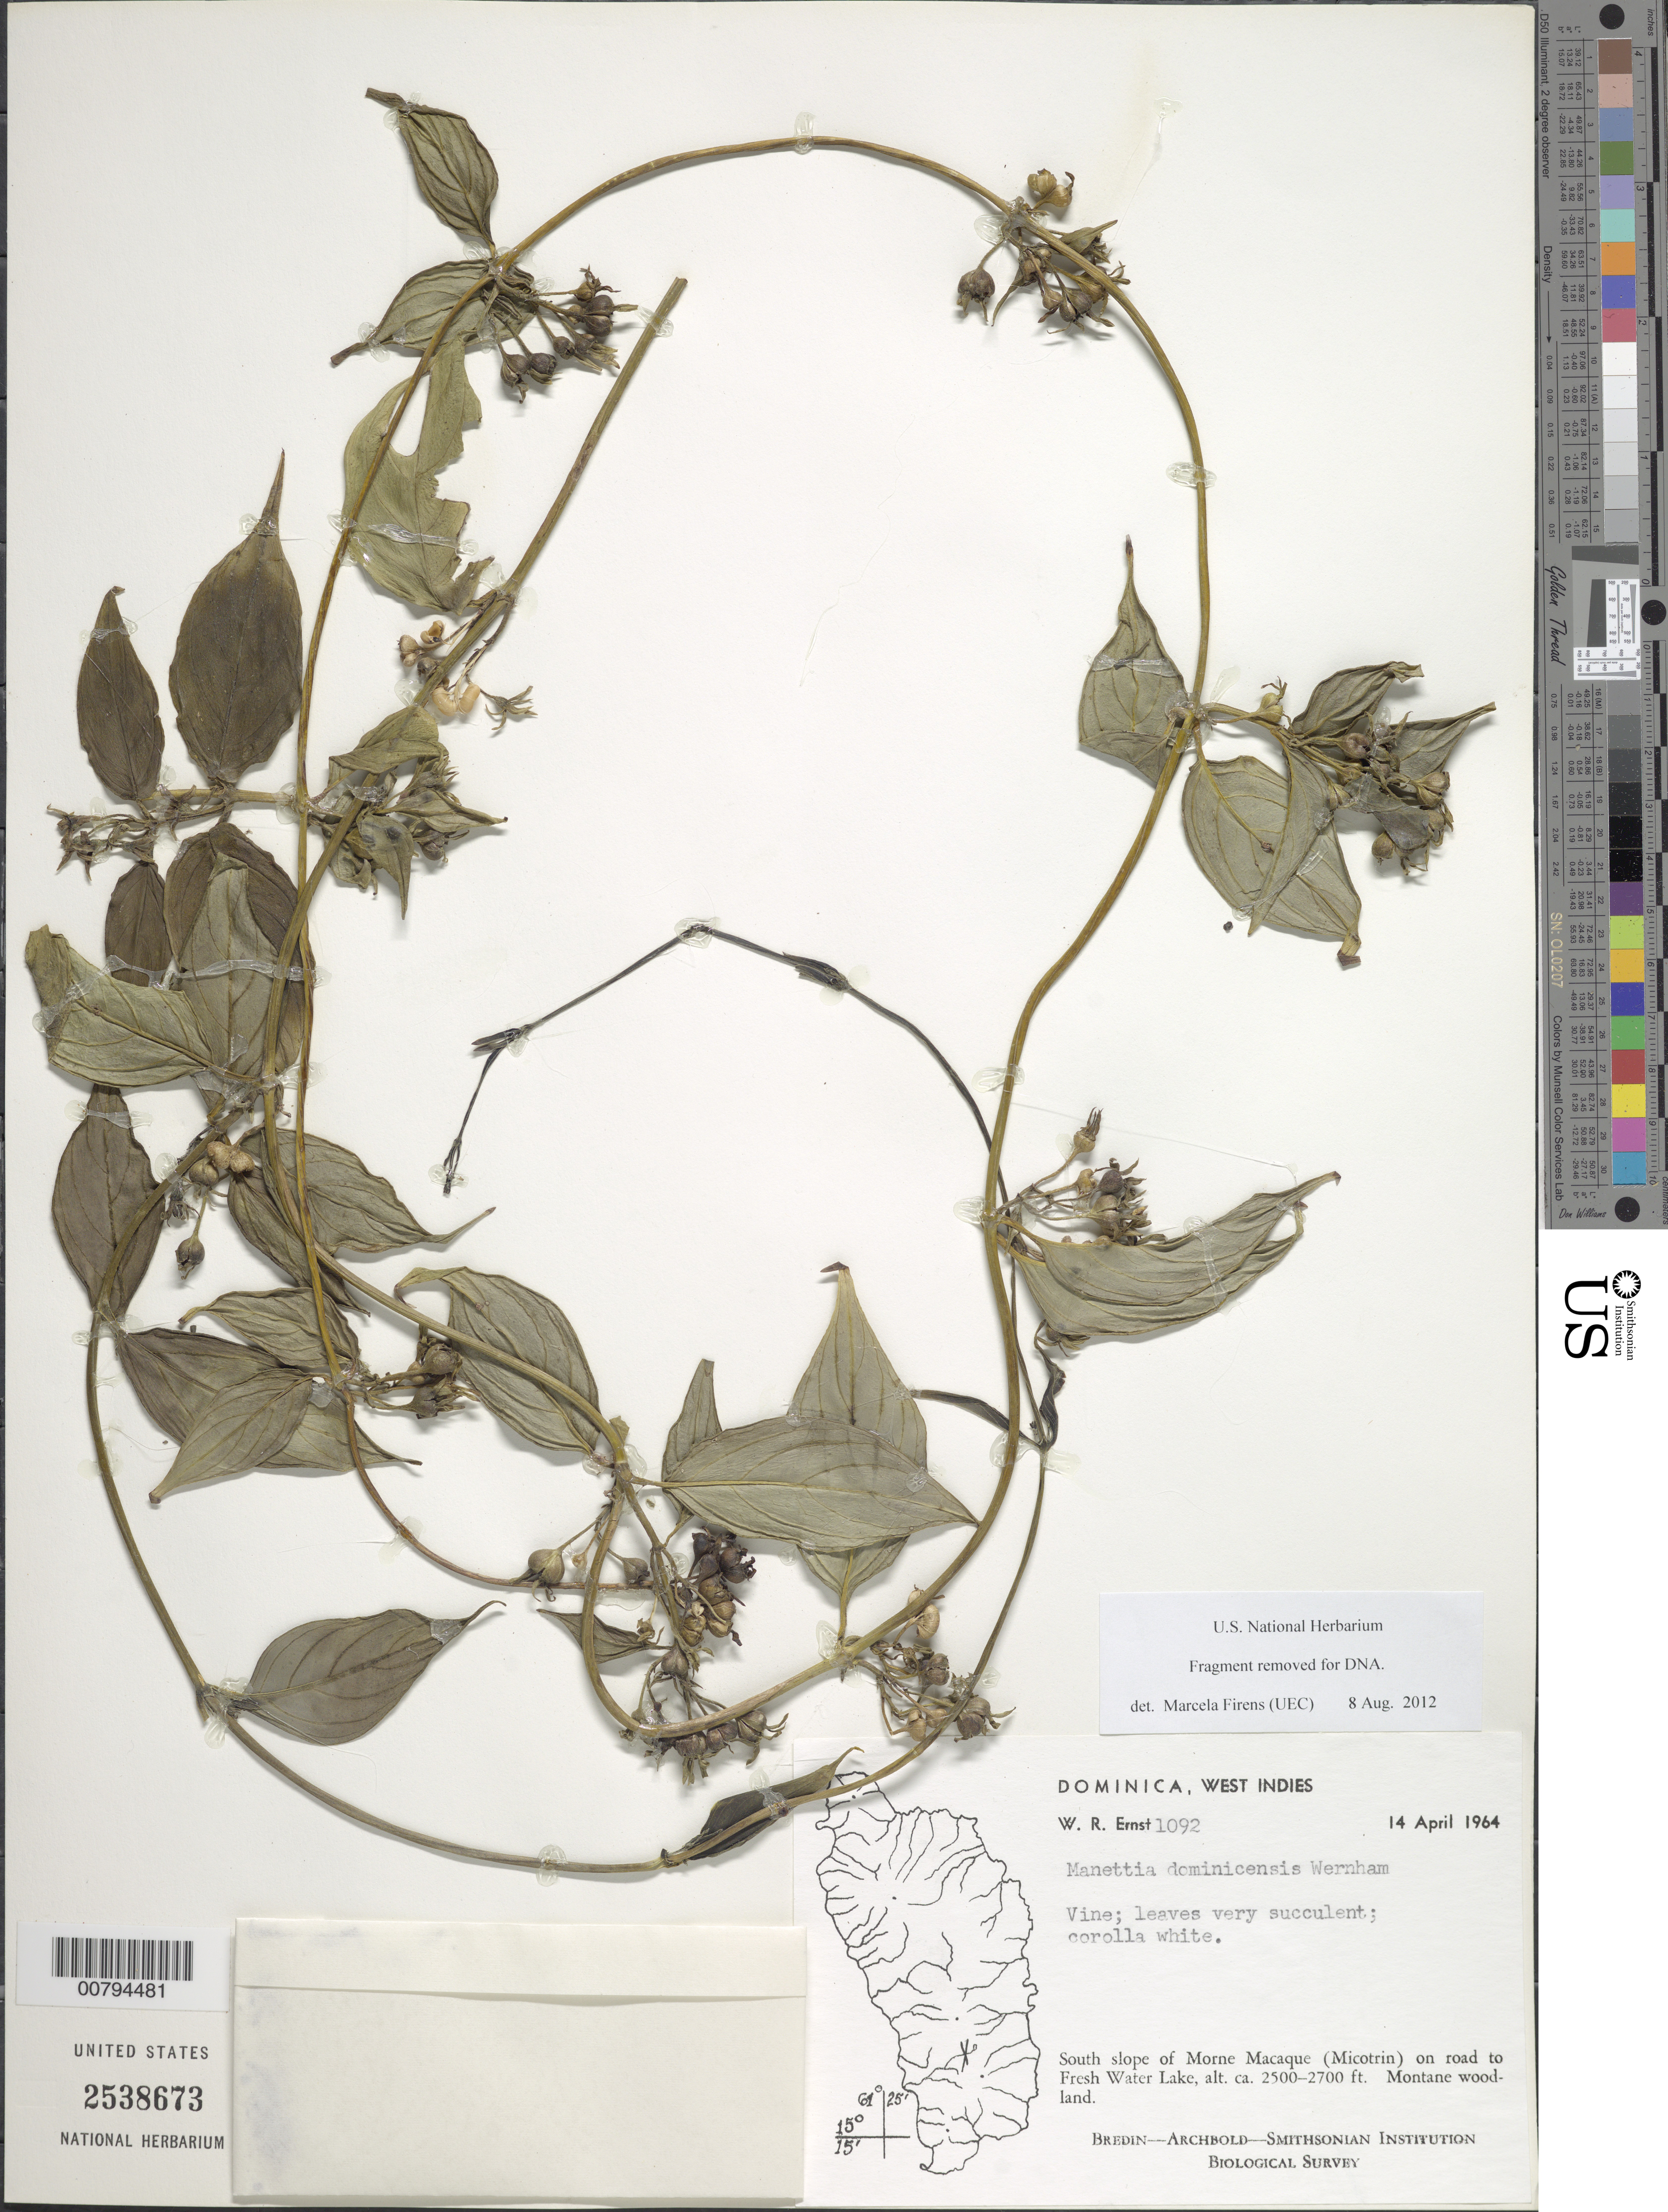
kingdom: Plantae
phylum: Tracheophyta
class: Magnoliopsida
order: Gentianales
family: Rubiaceae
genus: Manettia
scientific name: Manettia dominicensis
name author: Wernham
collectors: W. R. Ernst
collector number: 1092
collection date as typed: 14 Apr 1964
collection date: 1964-04-14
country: Dominica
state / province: St. George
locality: South slope of Morne Macaque (Micotrin) on road to Fresh Water Lake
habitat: Roadside. Montane woodland.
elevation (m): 762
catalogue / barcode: US 2538673